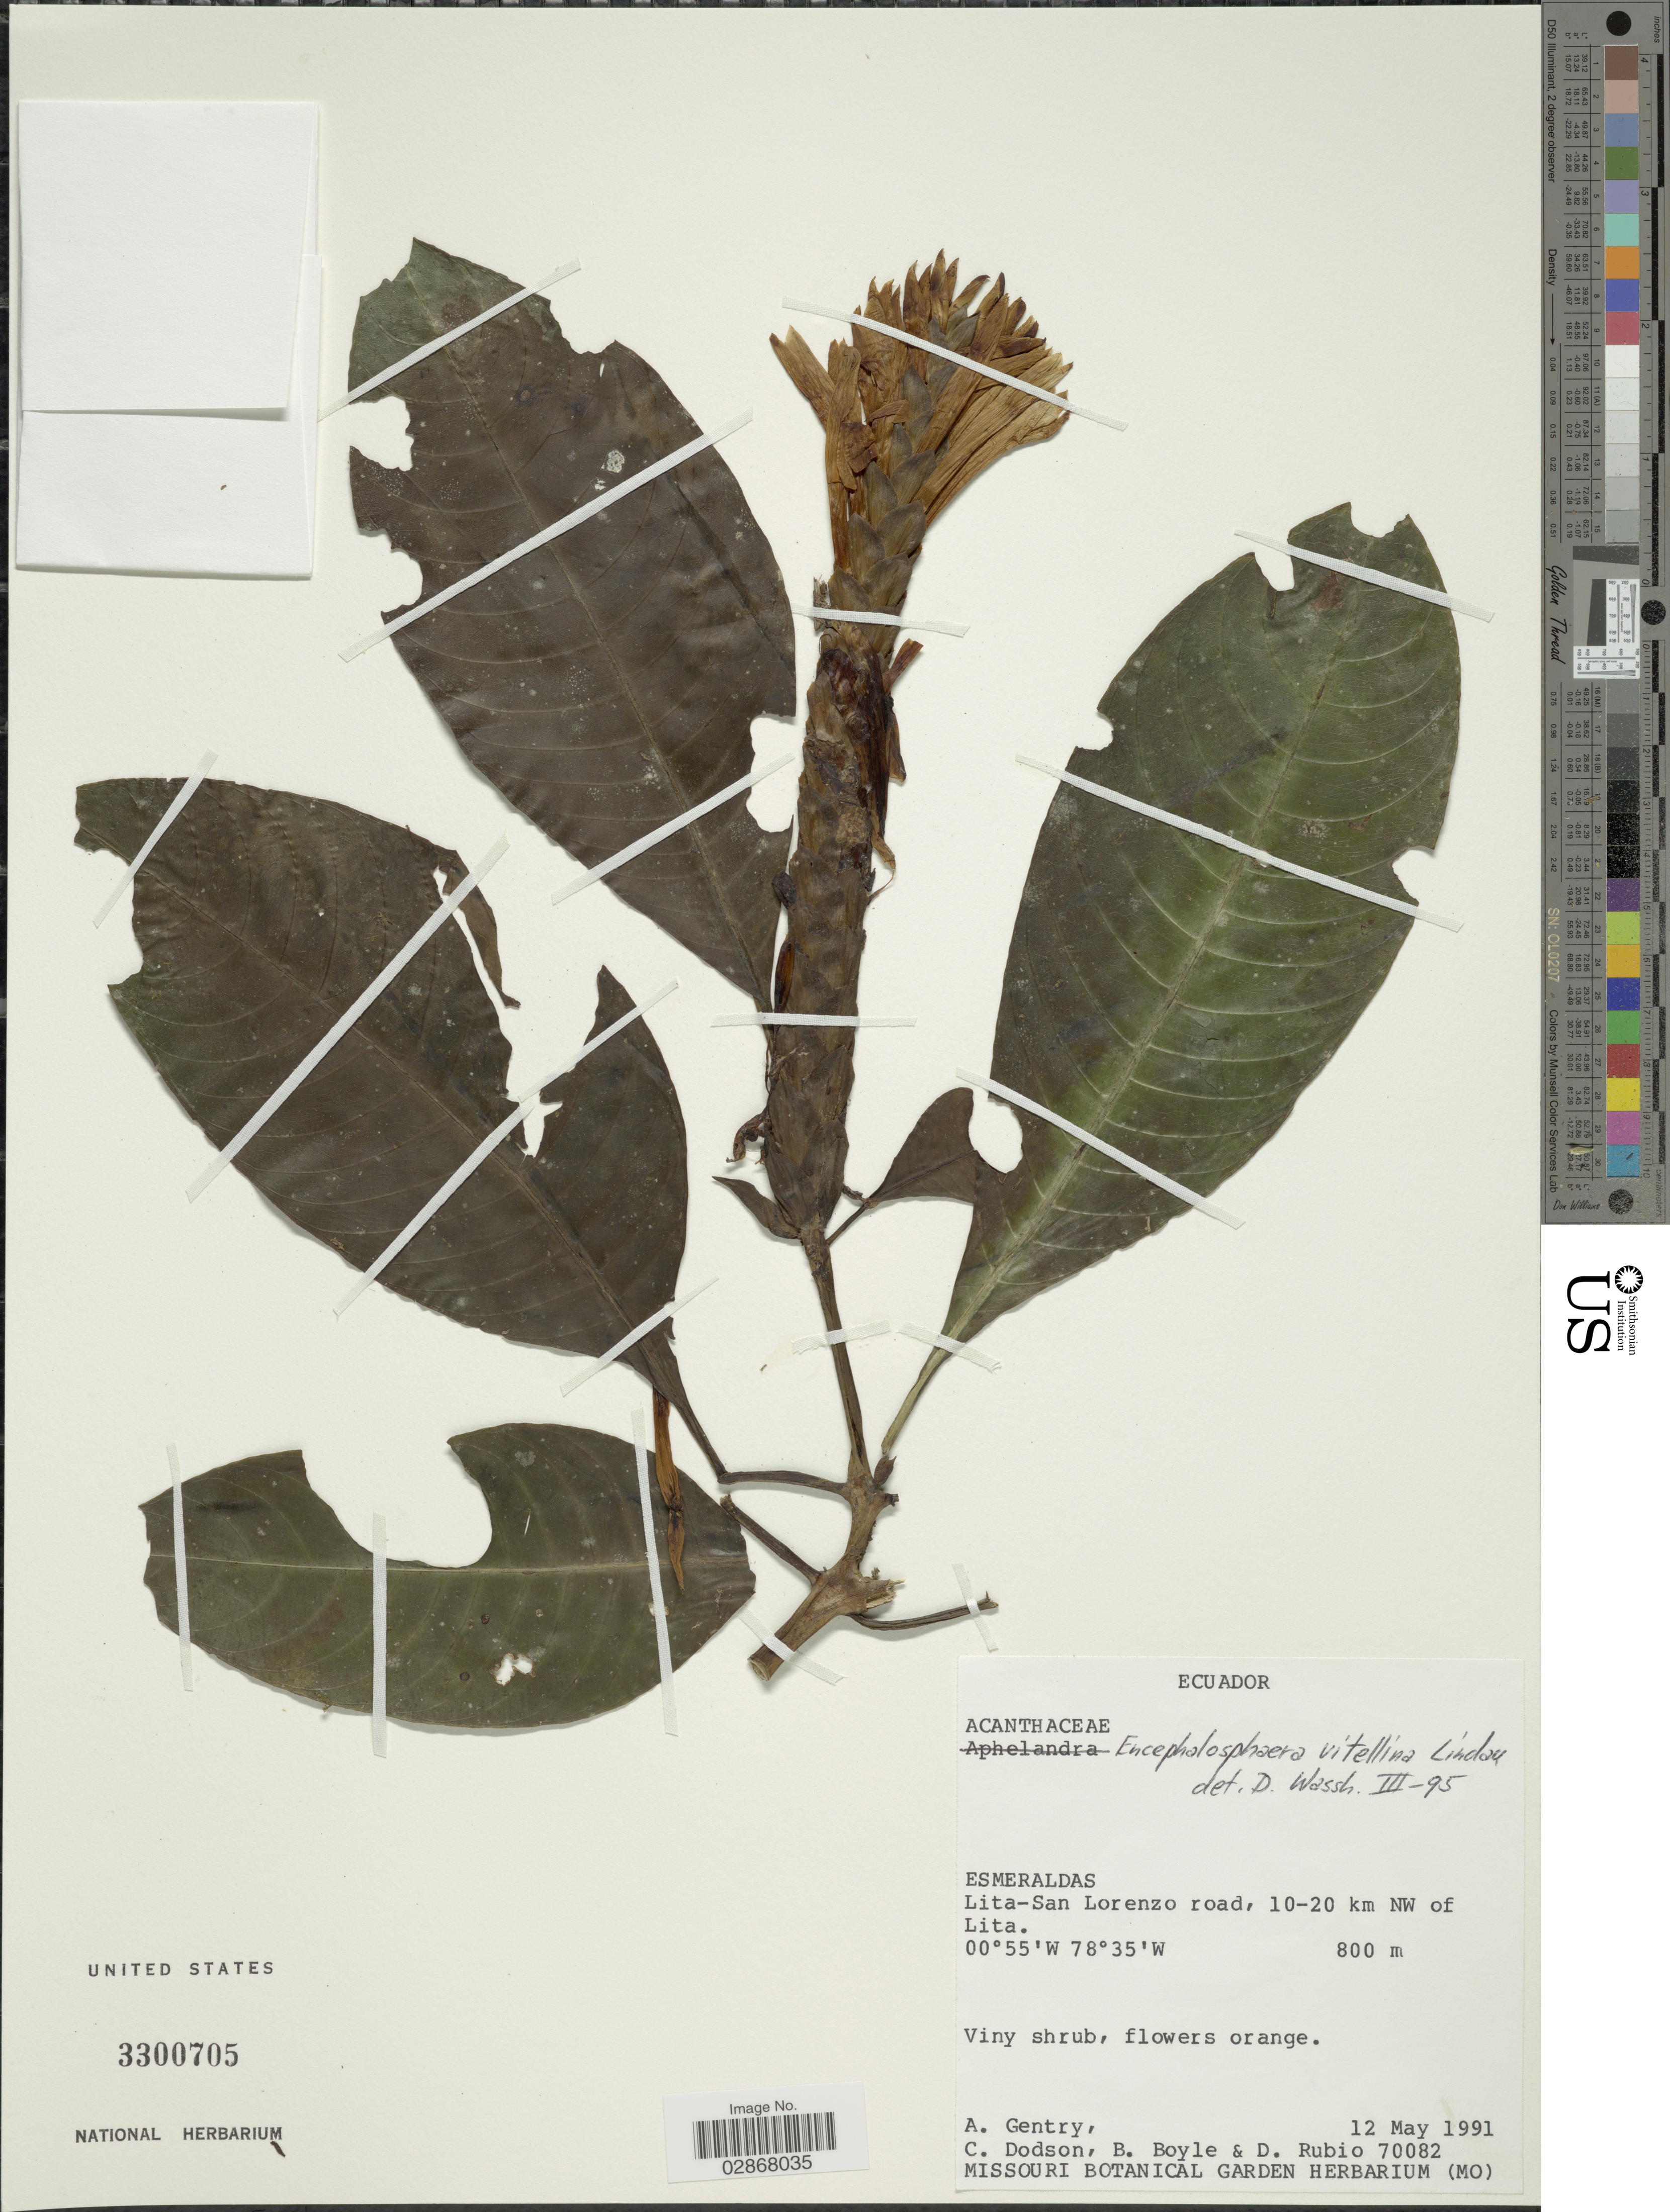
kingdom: Plantae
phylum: Tracheophyta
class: Magnoliopsida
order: Lamiales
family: Acanthaceae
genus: Encephalosphaera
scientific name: Encephalosphaera vitellina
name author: Lindau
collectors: A. H. Gentry, C. Dodson, B. Boyle & D. Rubio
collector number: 70082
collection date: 1991-05-12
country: Ecuador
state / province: Esmeraldas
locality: Lita-San Lorenzo road, 10-20 km NW of Lita.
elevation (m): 800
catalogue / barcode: US 3300705